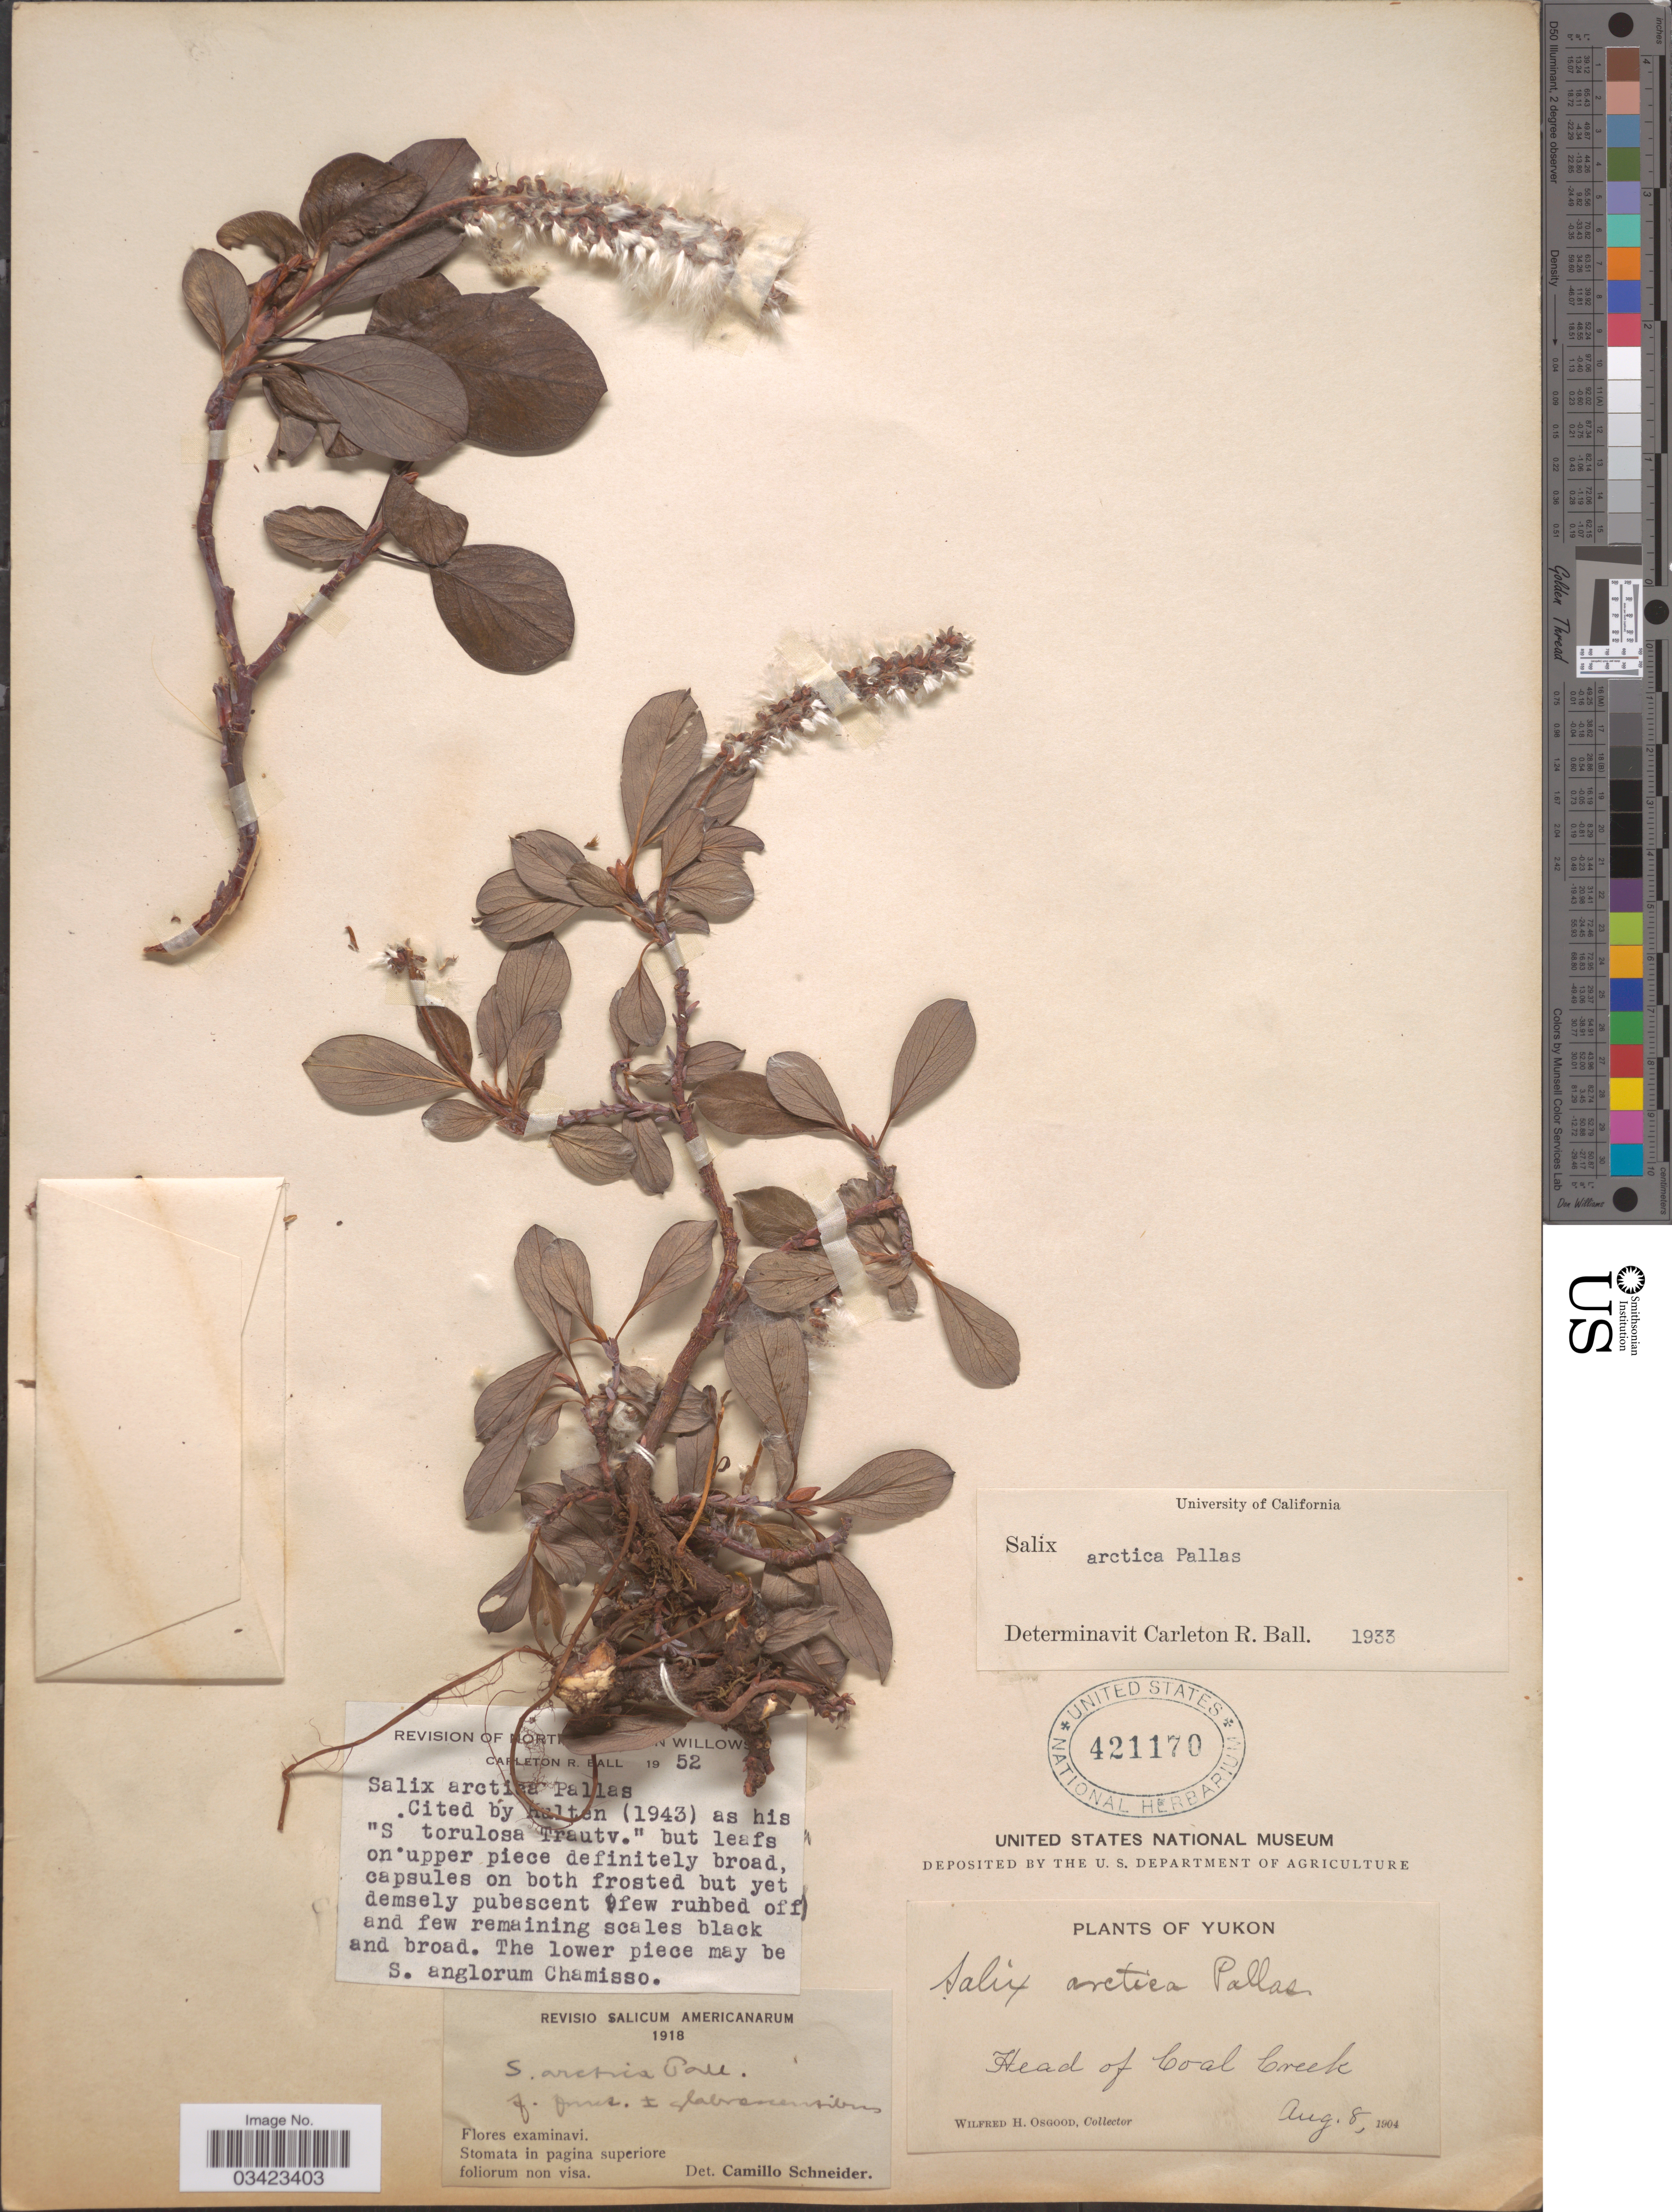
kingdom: Plantae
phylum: Tracheophyta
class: Magnoliopsida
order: Malpighiales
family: Salicaceae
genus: Salix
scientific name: Salix arctica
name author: Pall.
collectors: W. Osgood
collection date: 1904-08-08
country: Canada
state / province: Yukon Territory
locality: Yukon. Head of Coal Creek.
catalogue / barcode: US 421170